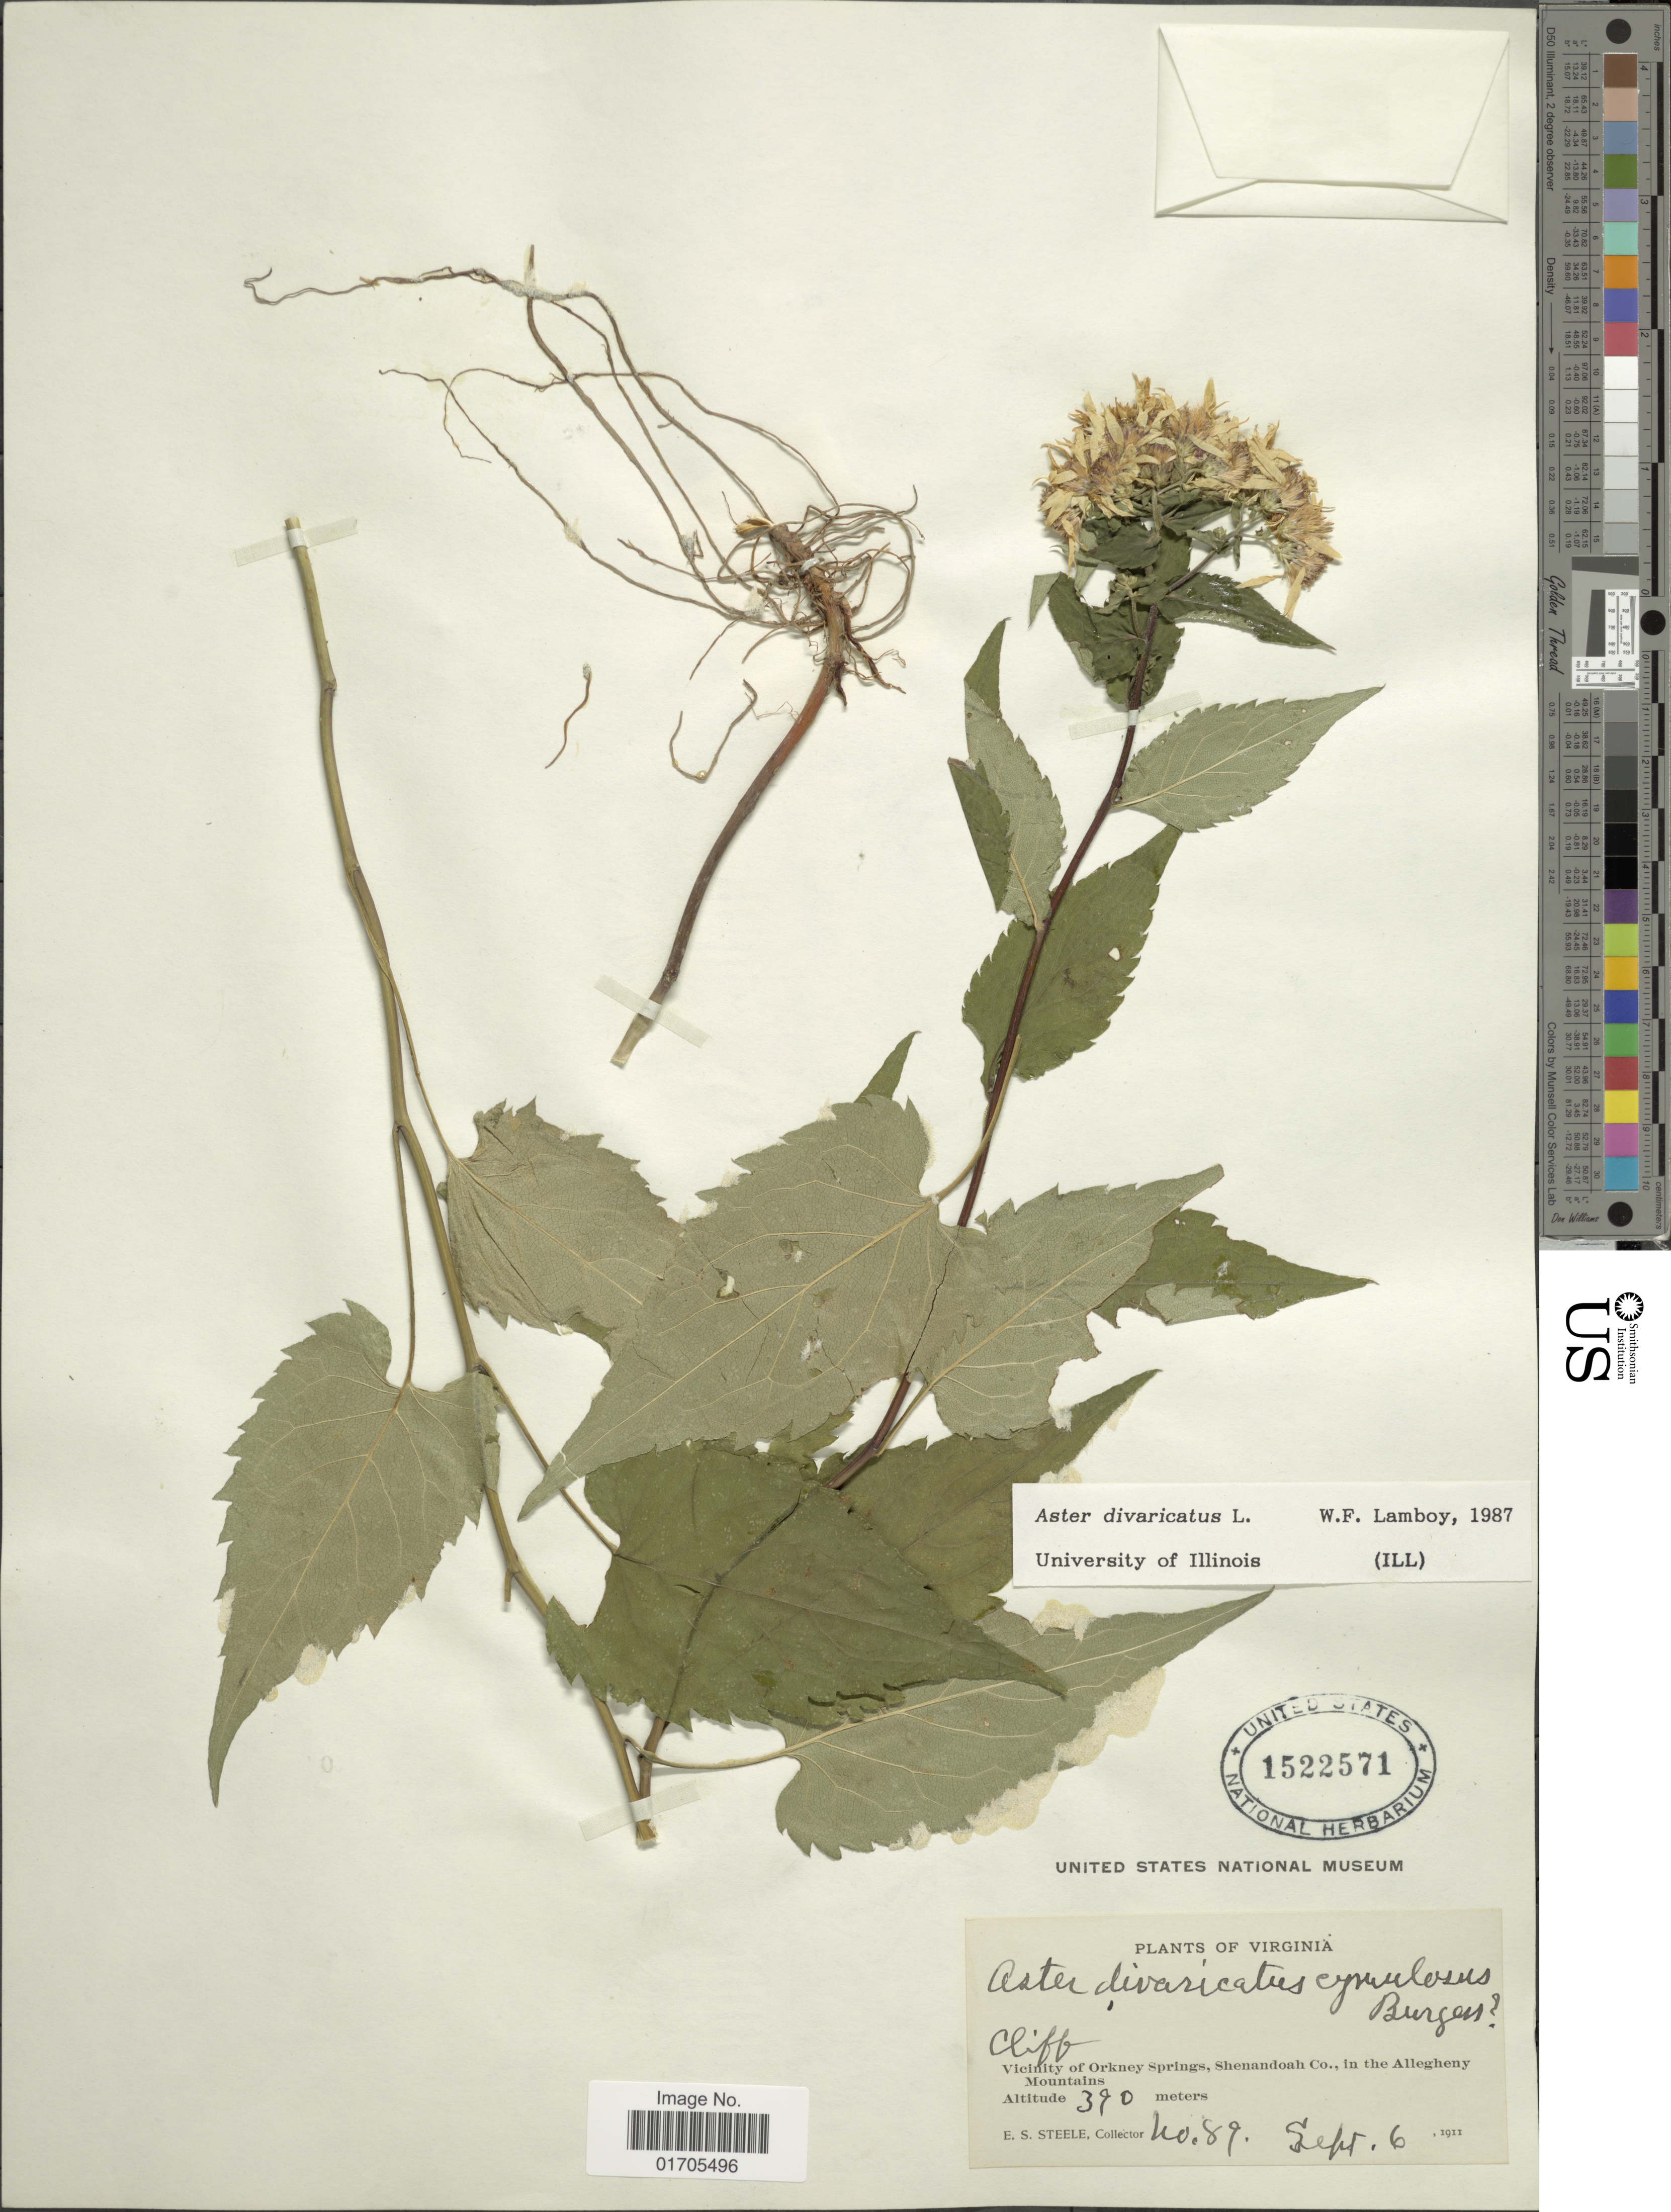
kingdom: Plantae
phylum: Tracheophyta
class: Magnoliopsida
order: Asterales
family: Asteraceae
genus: Eurybia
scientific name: Eurybia divaricata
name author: (L.) G.L. Nesom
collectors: E. Steele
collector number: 89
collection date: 1911-09-06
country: United States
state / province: Virginia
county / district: Shenandoah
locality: Virginia. Cliff. Vicinity of Orkney Springs, Shenandoah Co., in the Allegheny Mountains.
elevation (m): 390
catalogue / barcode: US 1522571